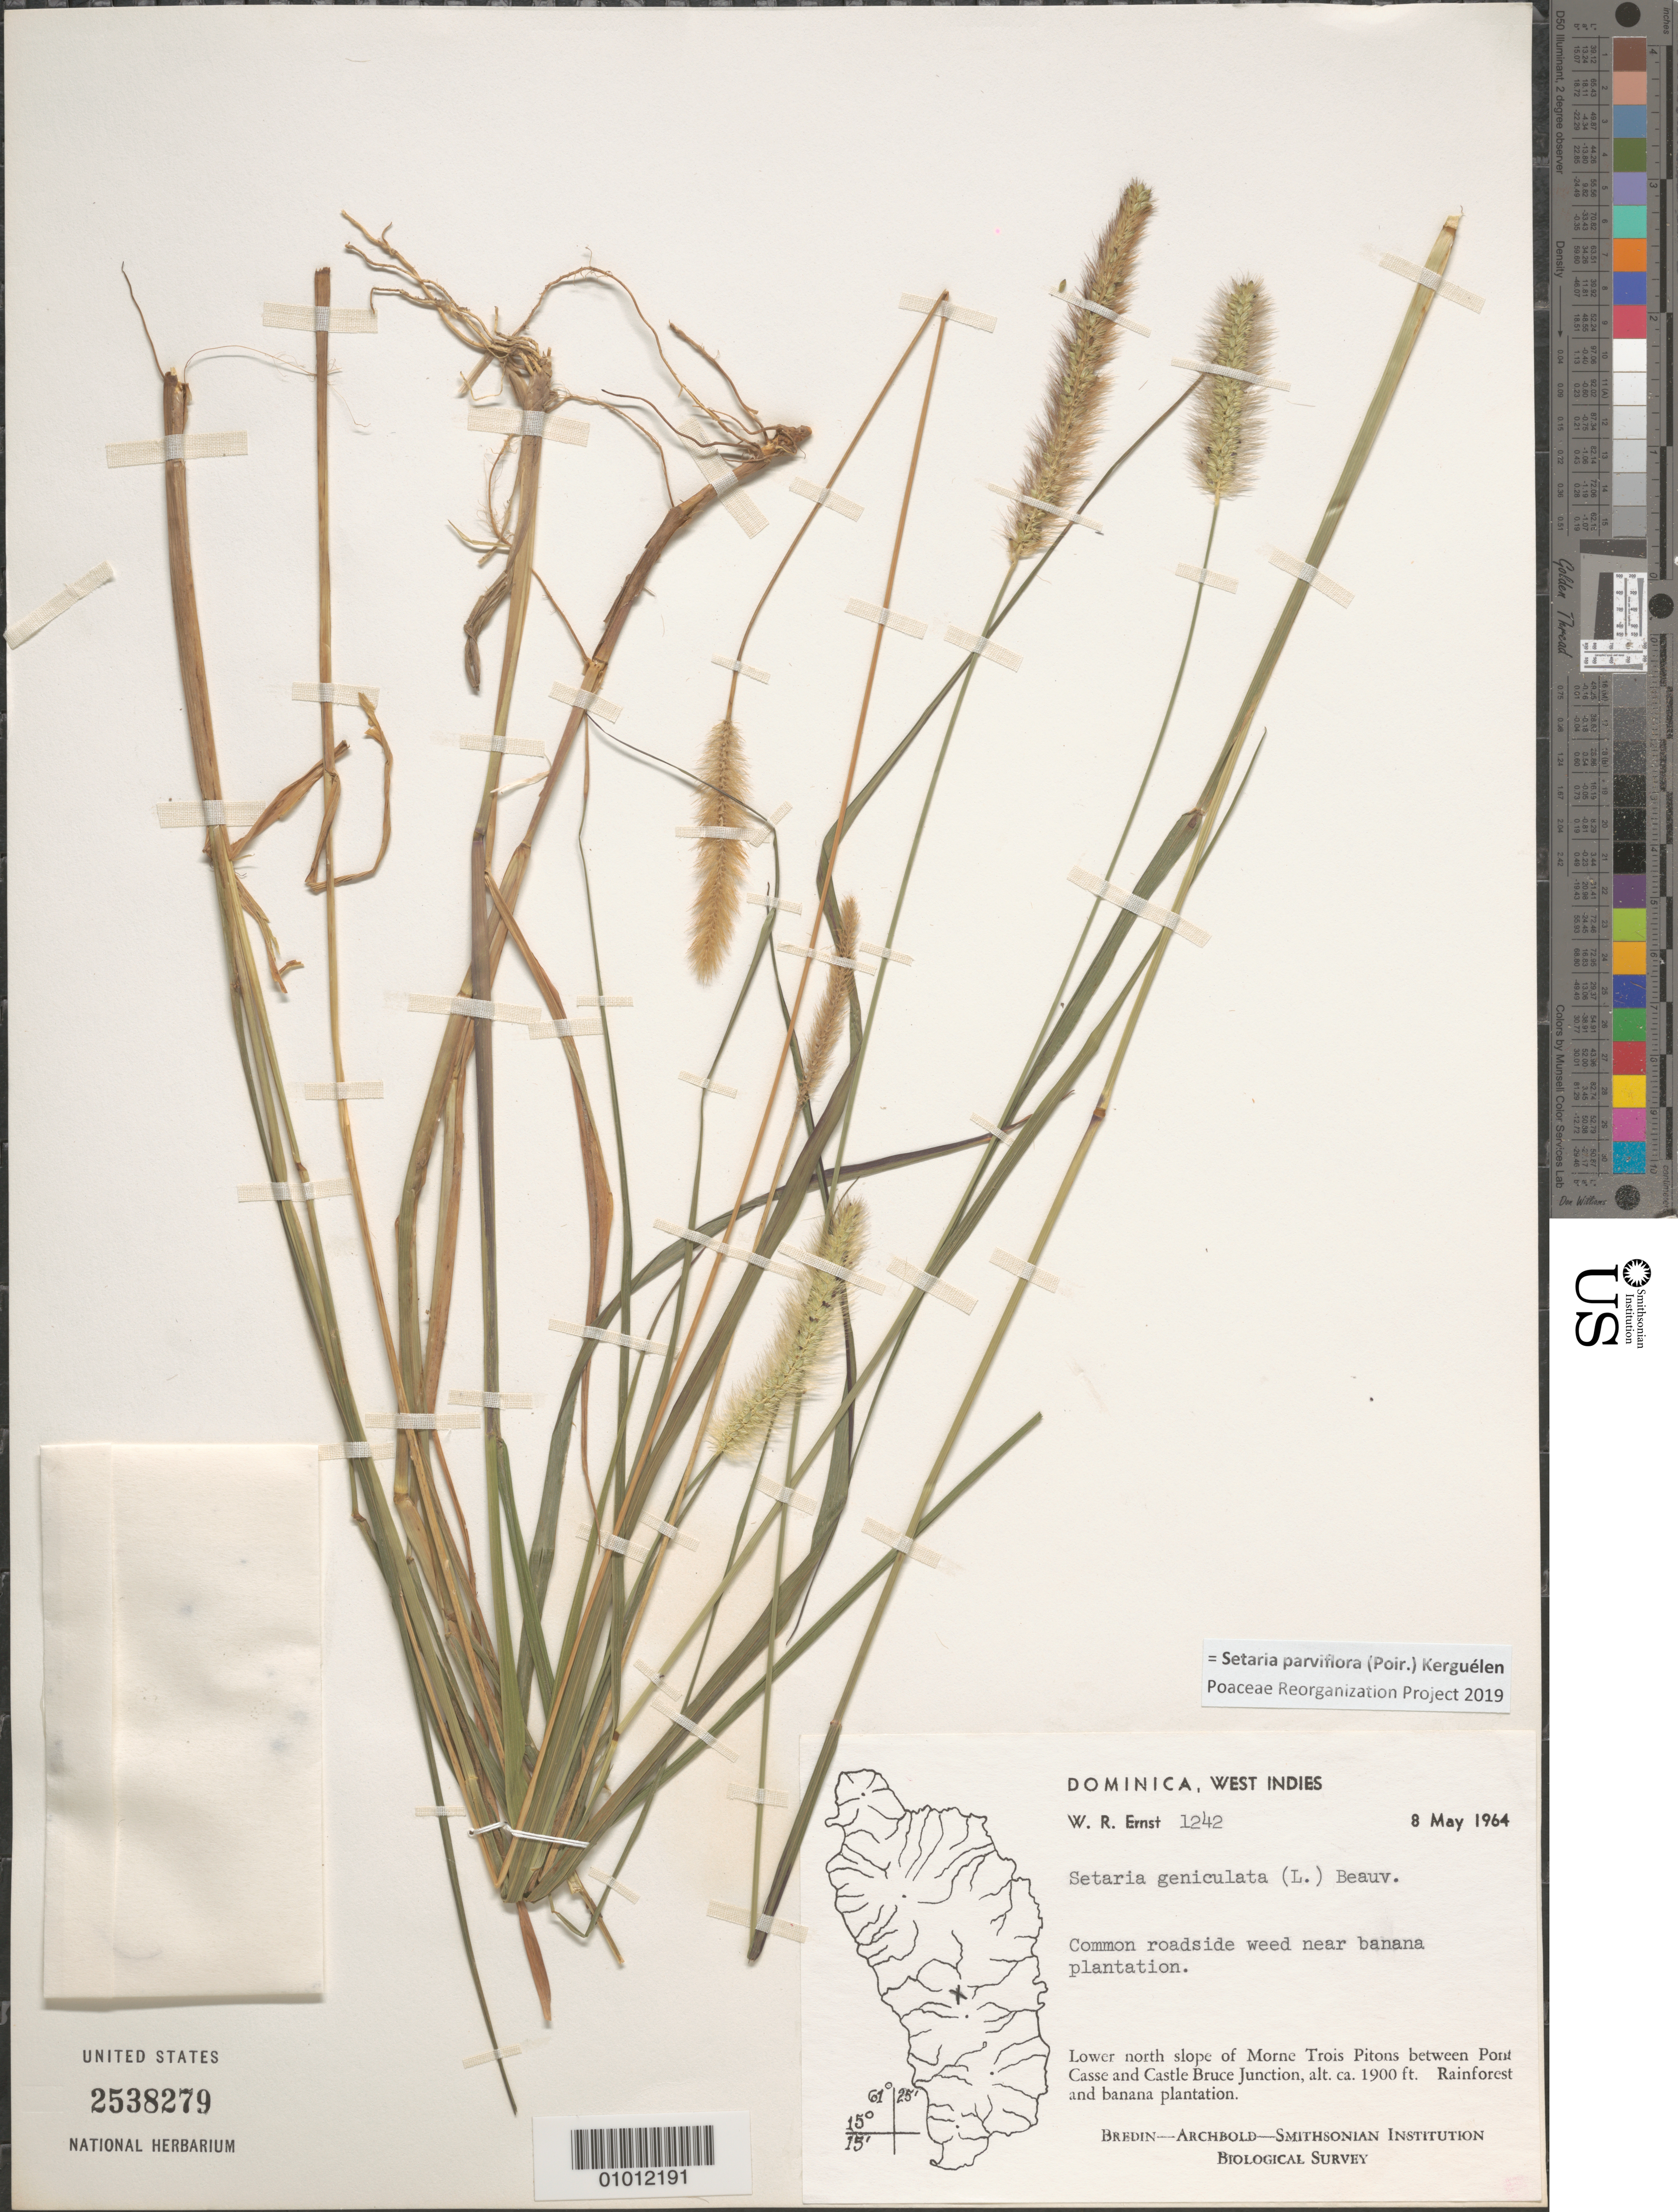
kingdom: Plantae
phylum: Tracheophyta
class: Liliopsida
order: Poales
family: Poaceae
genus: Setaria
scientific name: Setaria parviflora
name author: (Poir.) Kerguélen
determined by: Poaceae Reorganization Project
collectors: W. R. Ernst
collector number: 1242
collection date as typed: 08 May 1964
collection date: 1964-05-08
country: Dominica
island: Dominica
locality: Lower N slope of Morne Trois Pitons between Pont Casse and Castle Bruce Junction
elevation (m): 579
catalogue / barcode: US 2538279